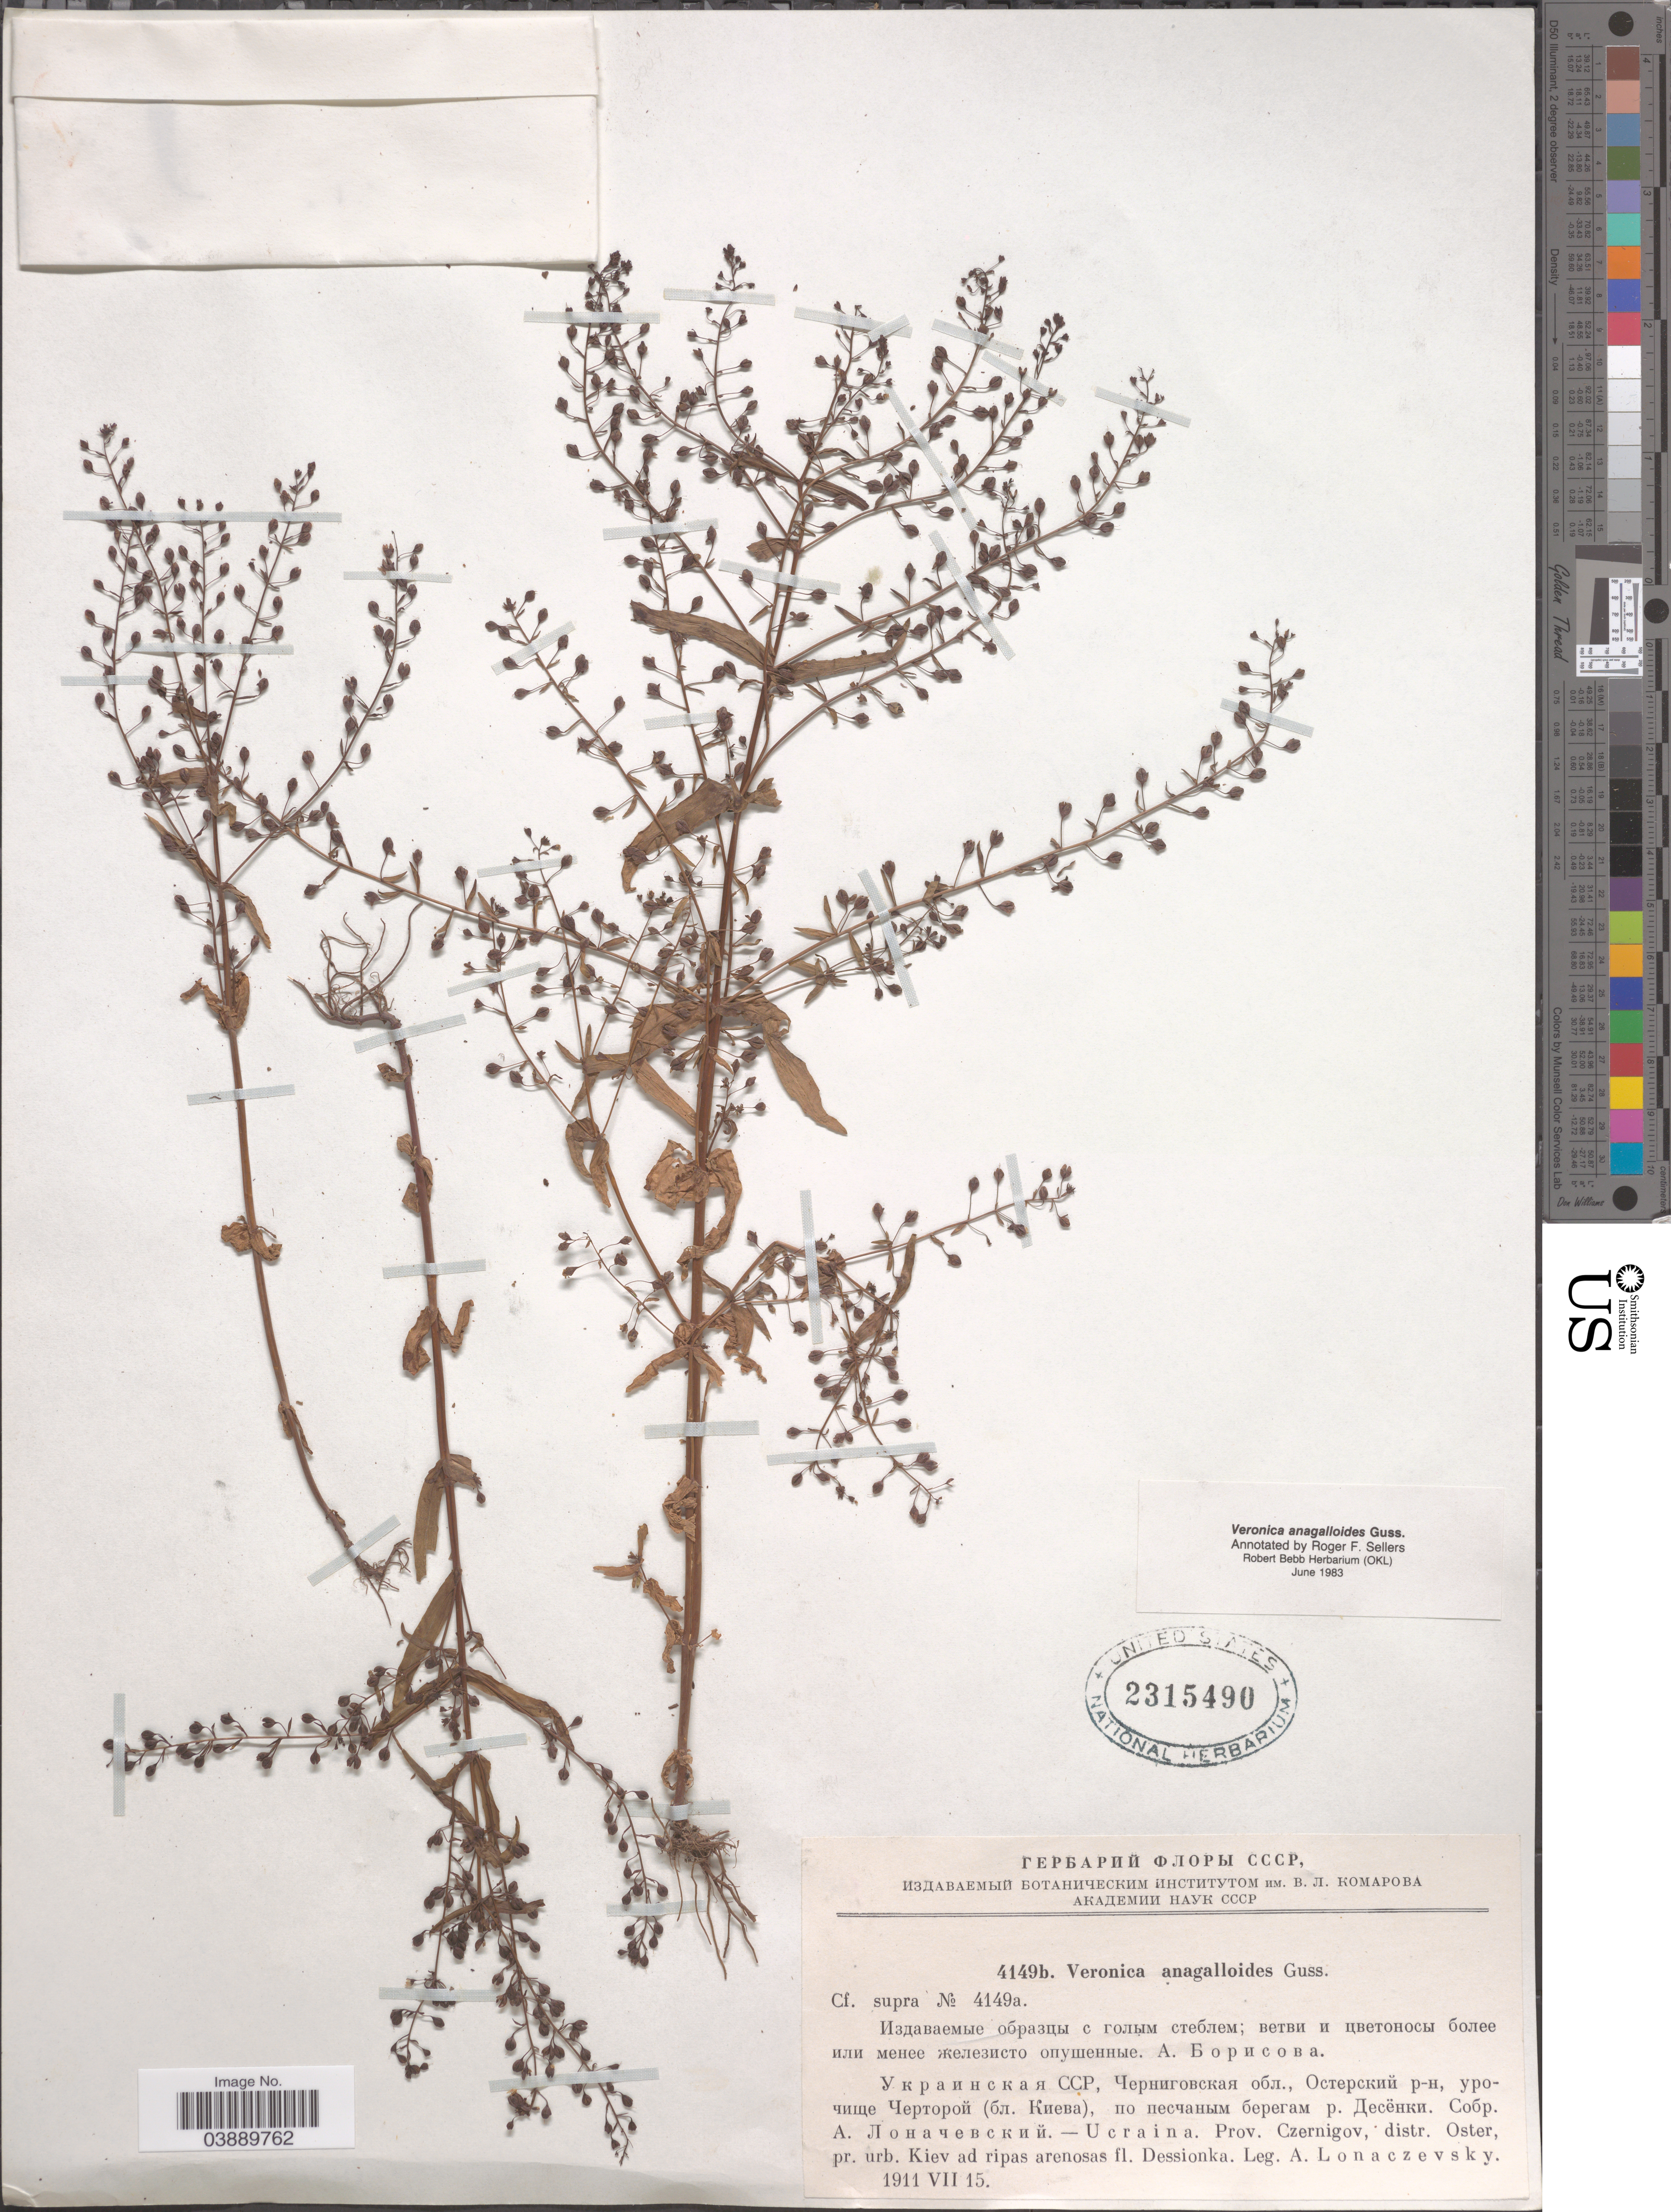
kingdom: Plantae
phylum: Tracheophyta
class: Magnoliopsida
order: Lamiales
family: Plantaginaceae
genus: Veronica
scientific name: Veronica anagalloides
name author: Gussone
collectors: A. Lonaczevsky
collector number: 4149b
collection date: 1911-07-12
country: Ukraine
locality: Prov. Czerginov, distr. Oster, pr. urb. Kiev ad ripas arenosas fl. Dessionka.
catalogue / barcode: US 2315490